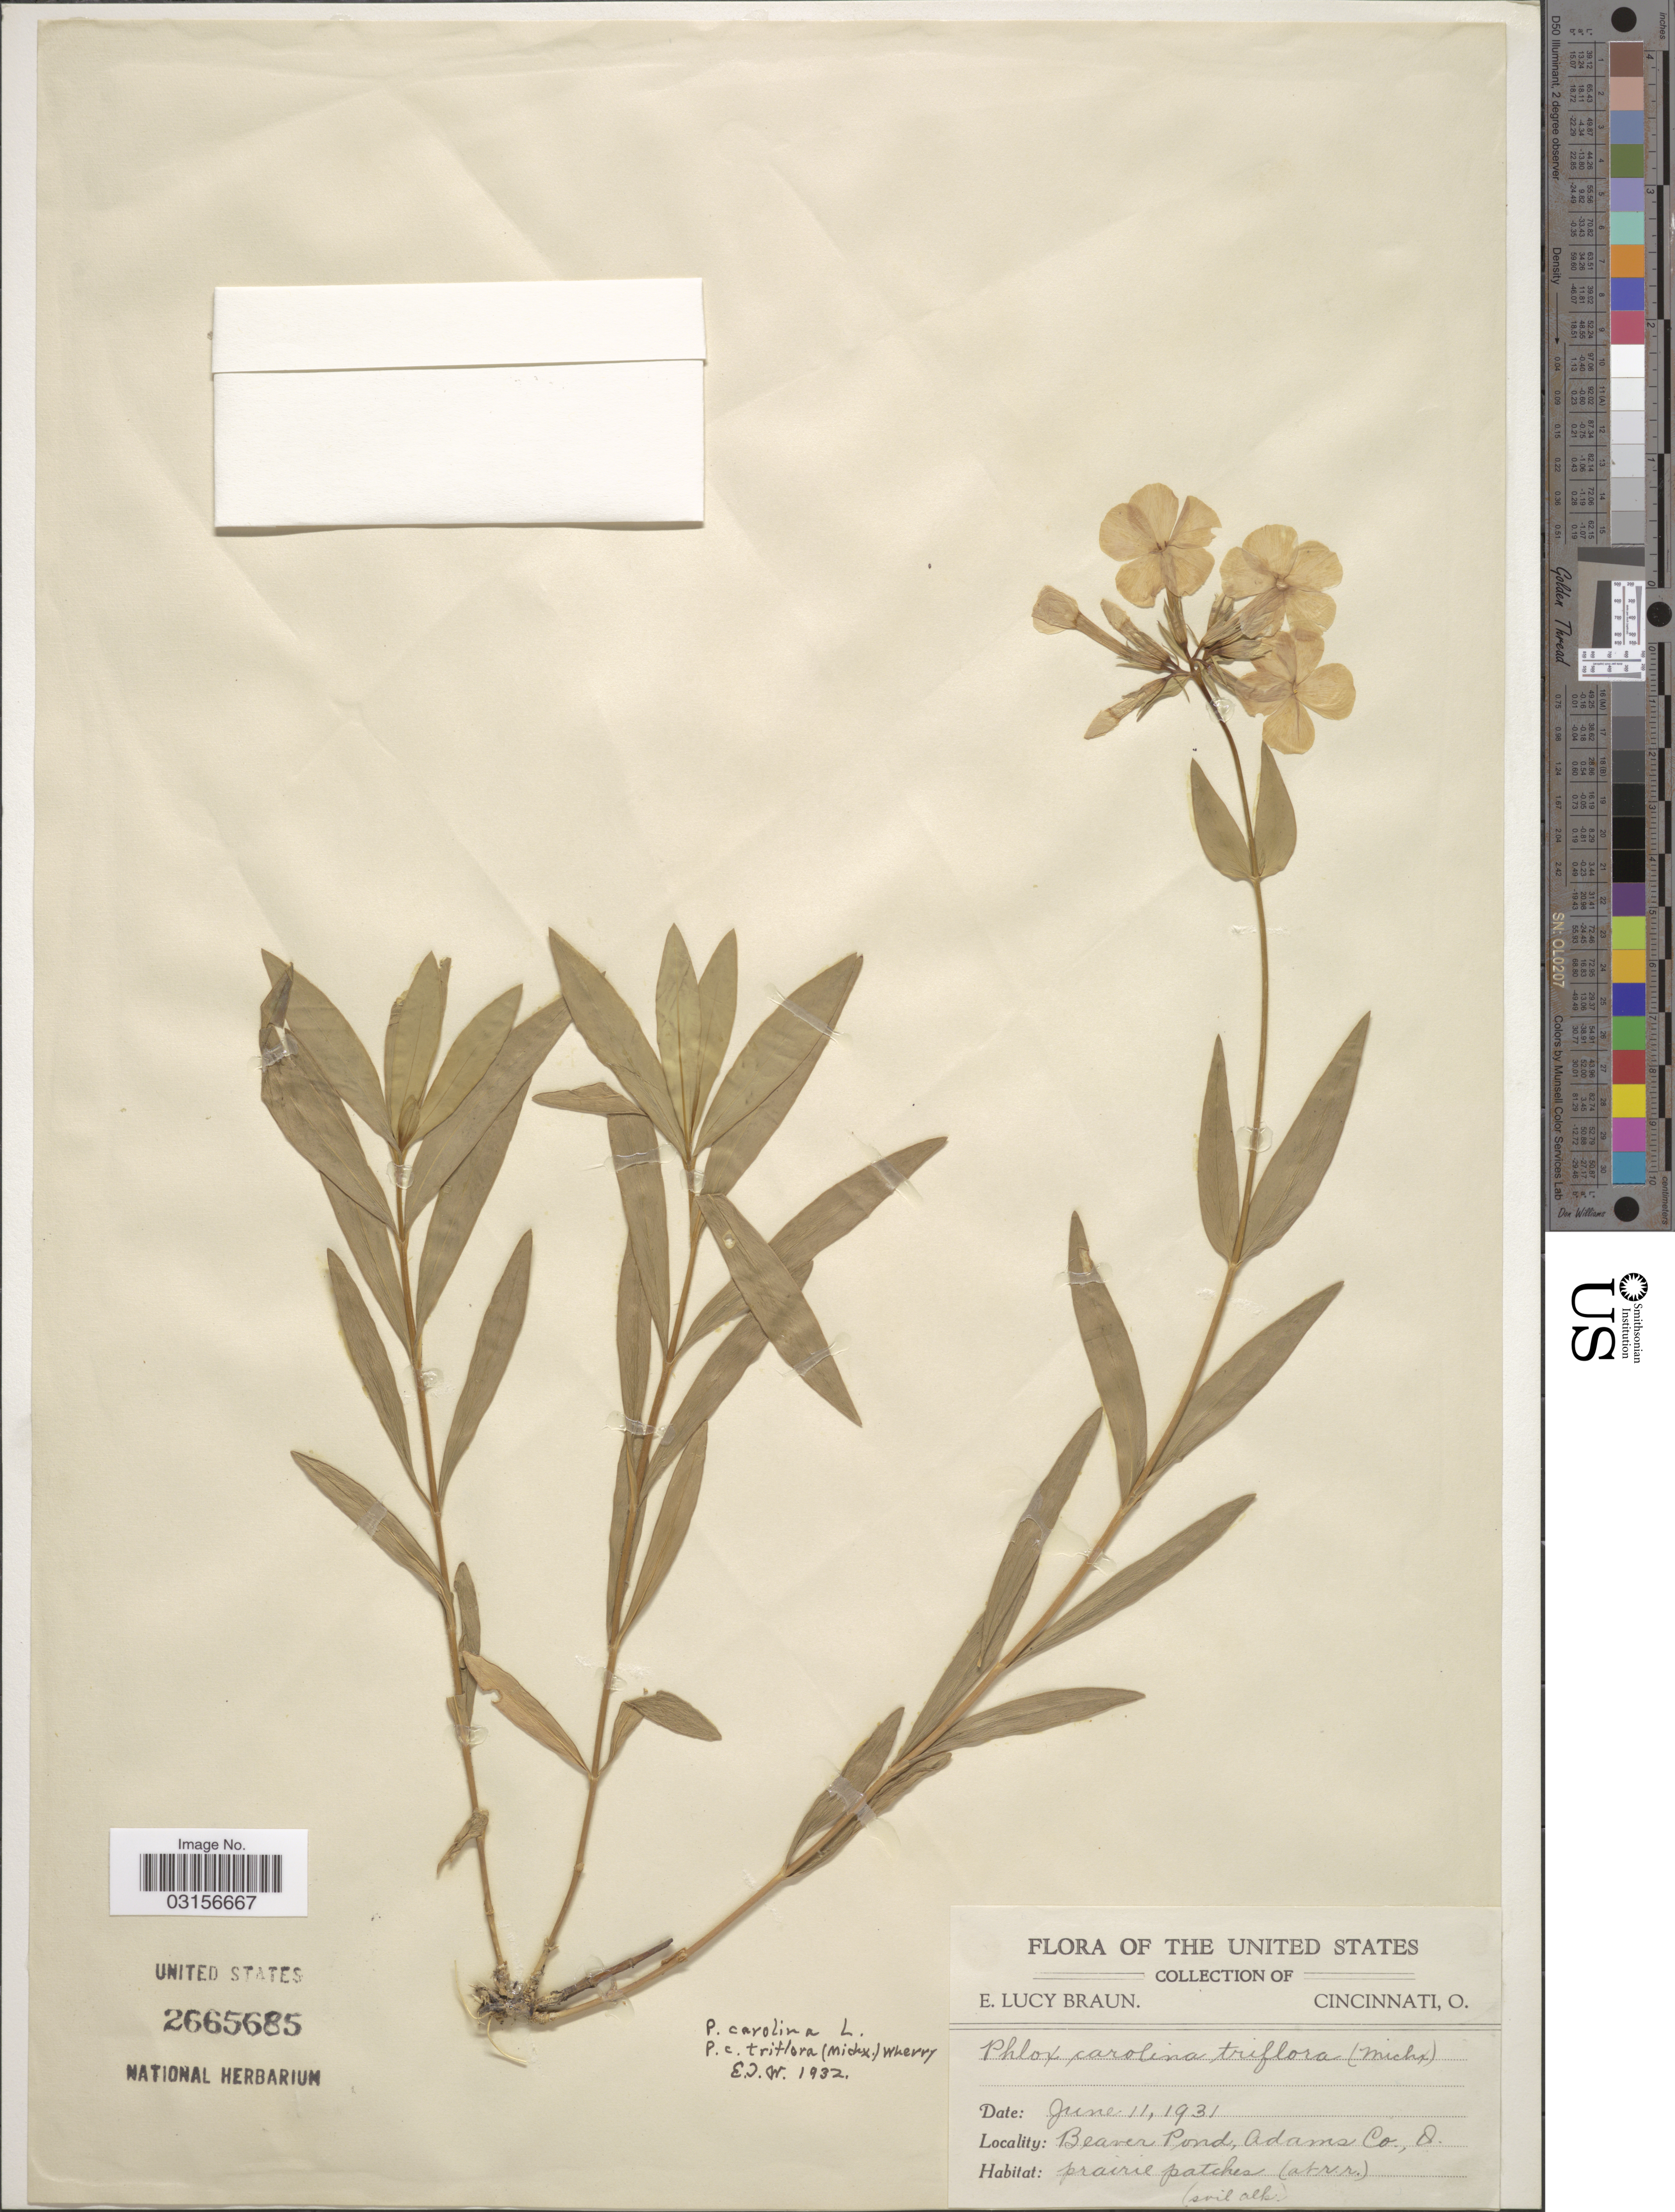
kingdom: Plantae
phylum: Tracheophyta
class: Magnoliopsida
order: Ericales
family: Polemoniaceae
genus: Phlox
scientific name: Phlox glaberrima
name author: L.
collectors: E. L. Braun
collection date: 1931-06-11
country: United States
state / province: Ohio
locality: Beaver Pond, Adams Co.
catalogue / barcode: US 2665685